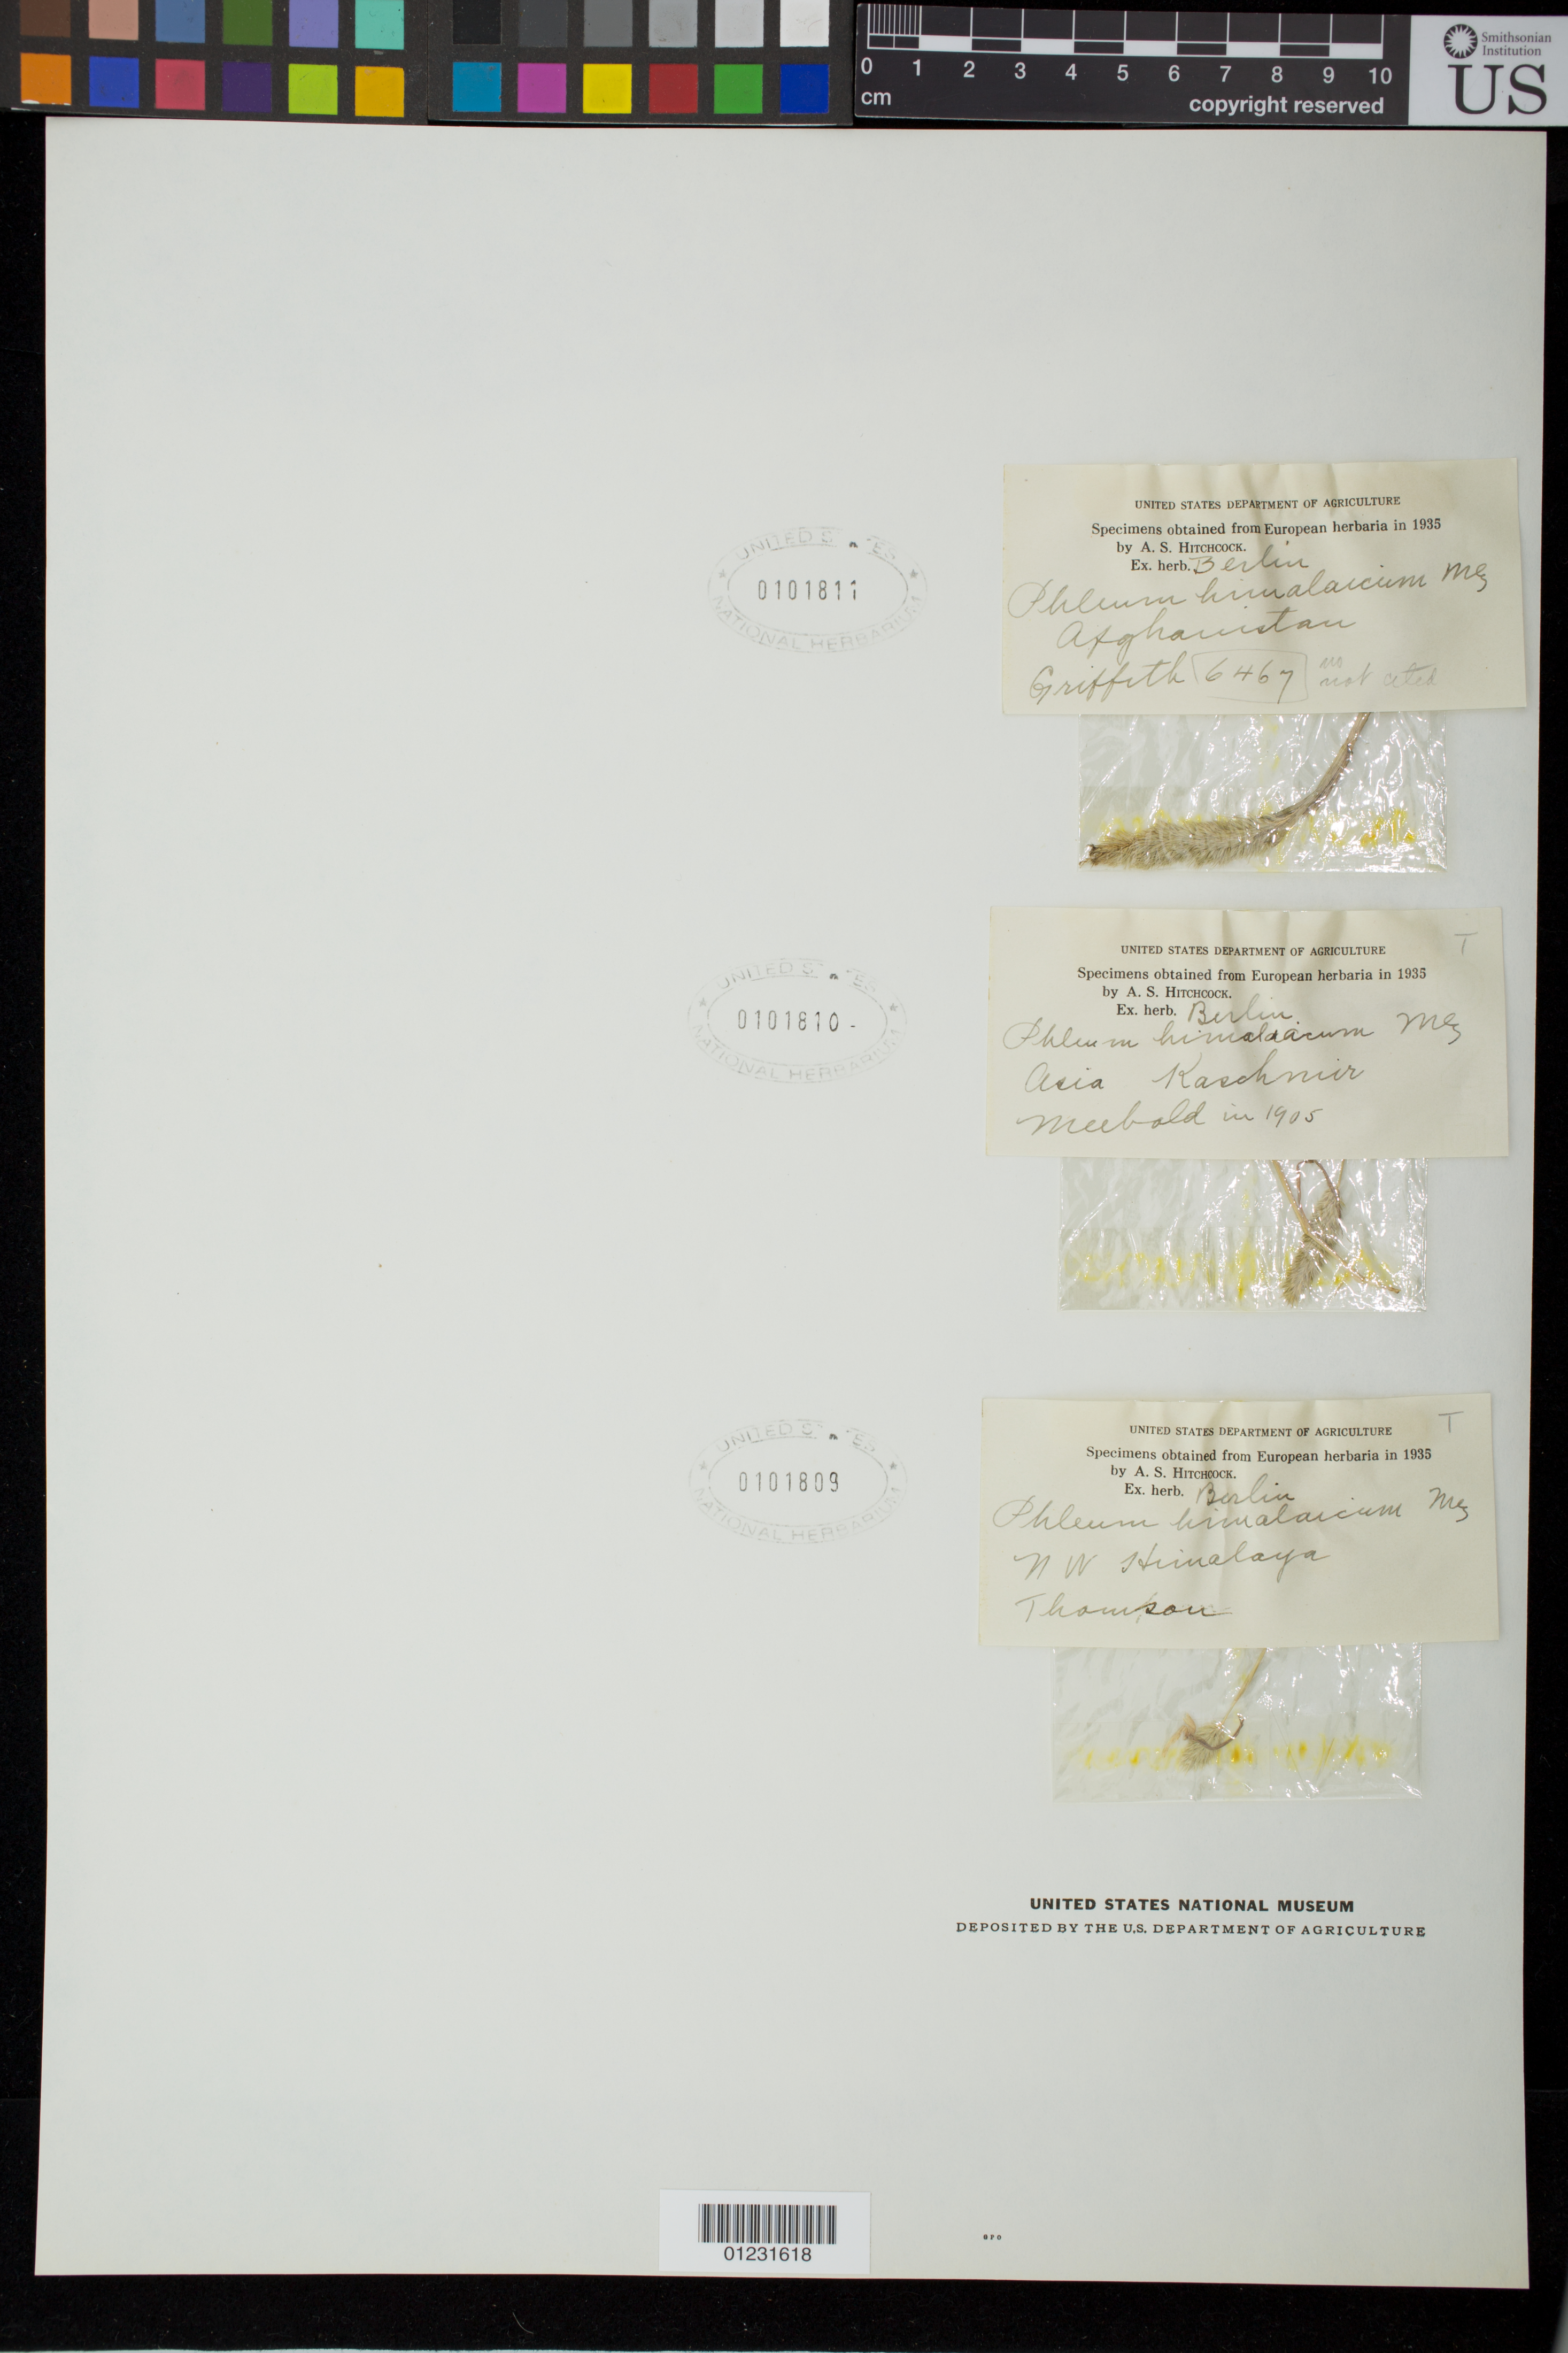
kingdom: Plantae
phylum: Tracheophyta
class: Liliopsida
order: Poales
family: Poaceae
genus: Phleum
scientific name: Phleum himalaicum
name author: Mez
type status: Syntype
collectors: W. Griffith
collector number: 6467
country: India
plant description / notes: Fragmentary material of type specimen ex herb. Berlin.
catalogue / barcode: US 101811-2